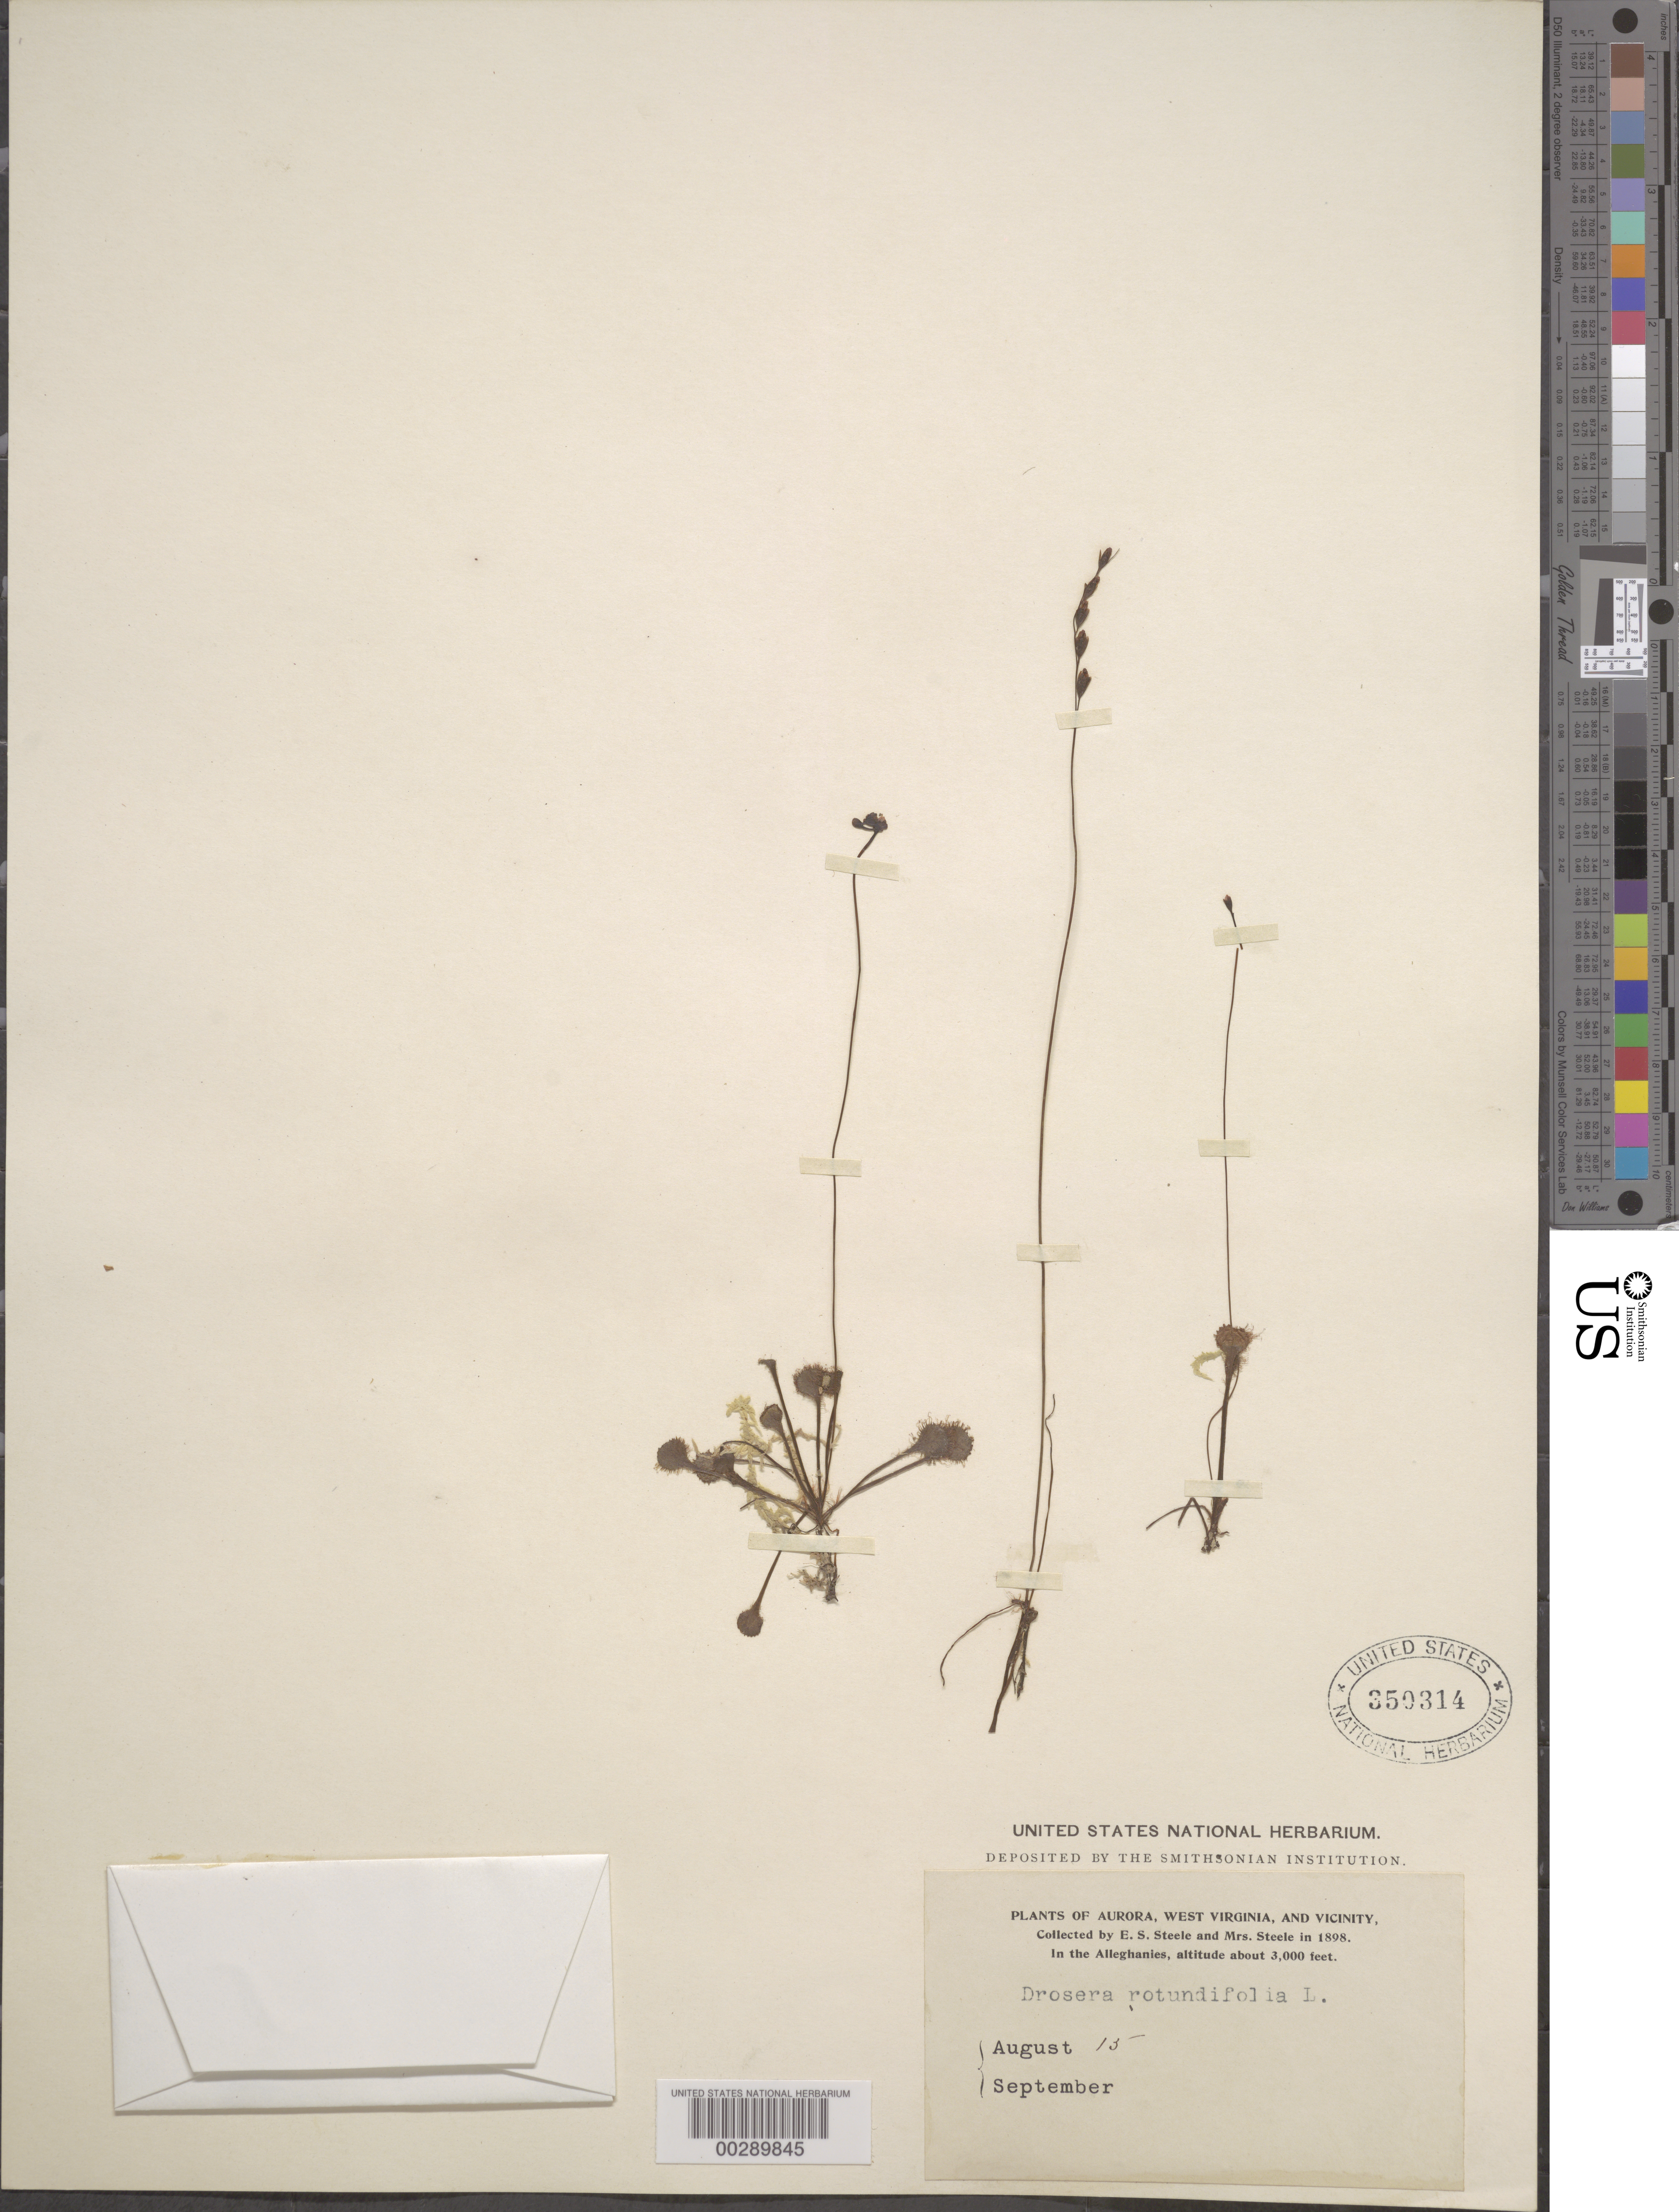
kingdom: Plantae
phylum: Tracheophyta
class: Magnoliopsida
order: Caryophyllales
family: Droseraceae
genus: Drosera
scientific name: Drosera rotundifolia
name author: L.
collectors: E. Steele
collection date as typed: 15 Aug 1898 or -- Sep 1898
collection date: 1898-08-15 or 1898-09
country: United States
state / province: West Virginia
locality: Vicinity of aurora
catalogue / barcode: US 350314